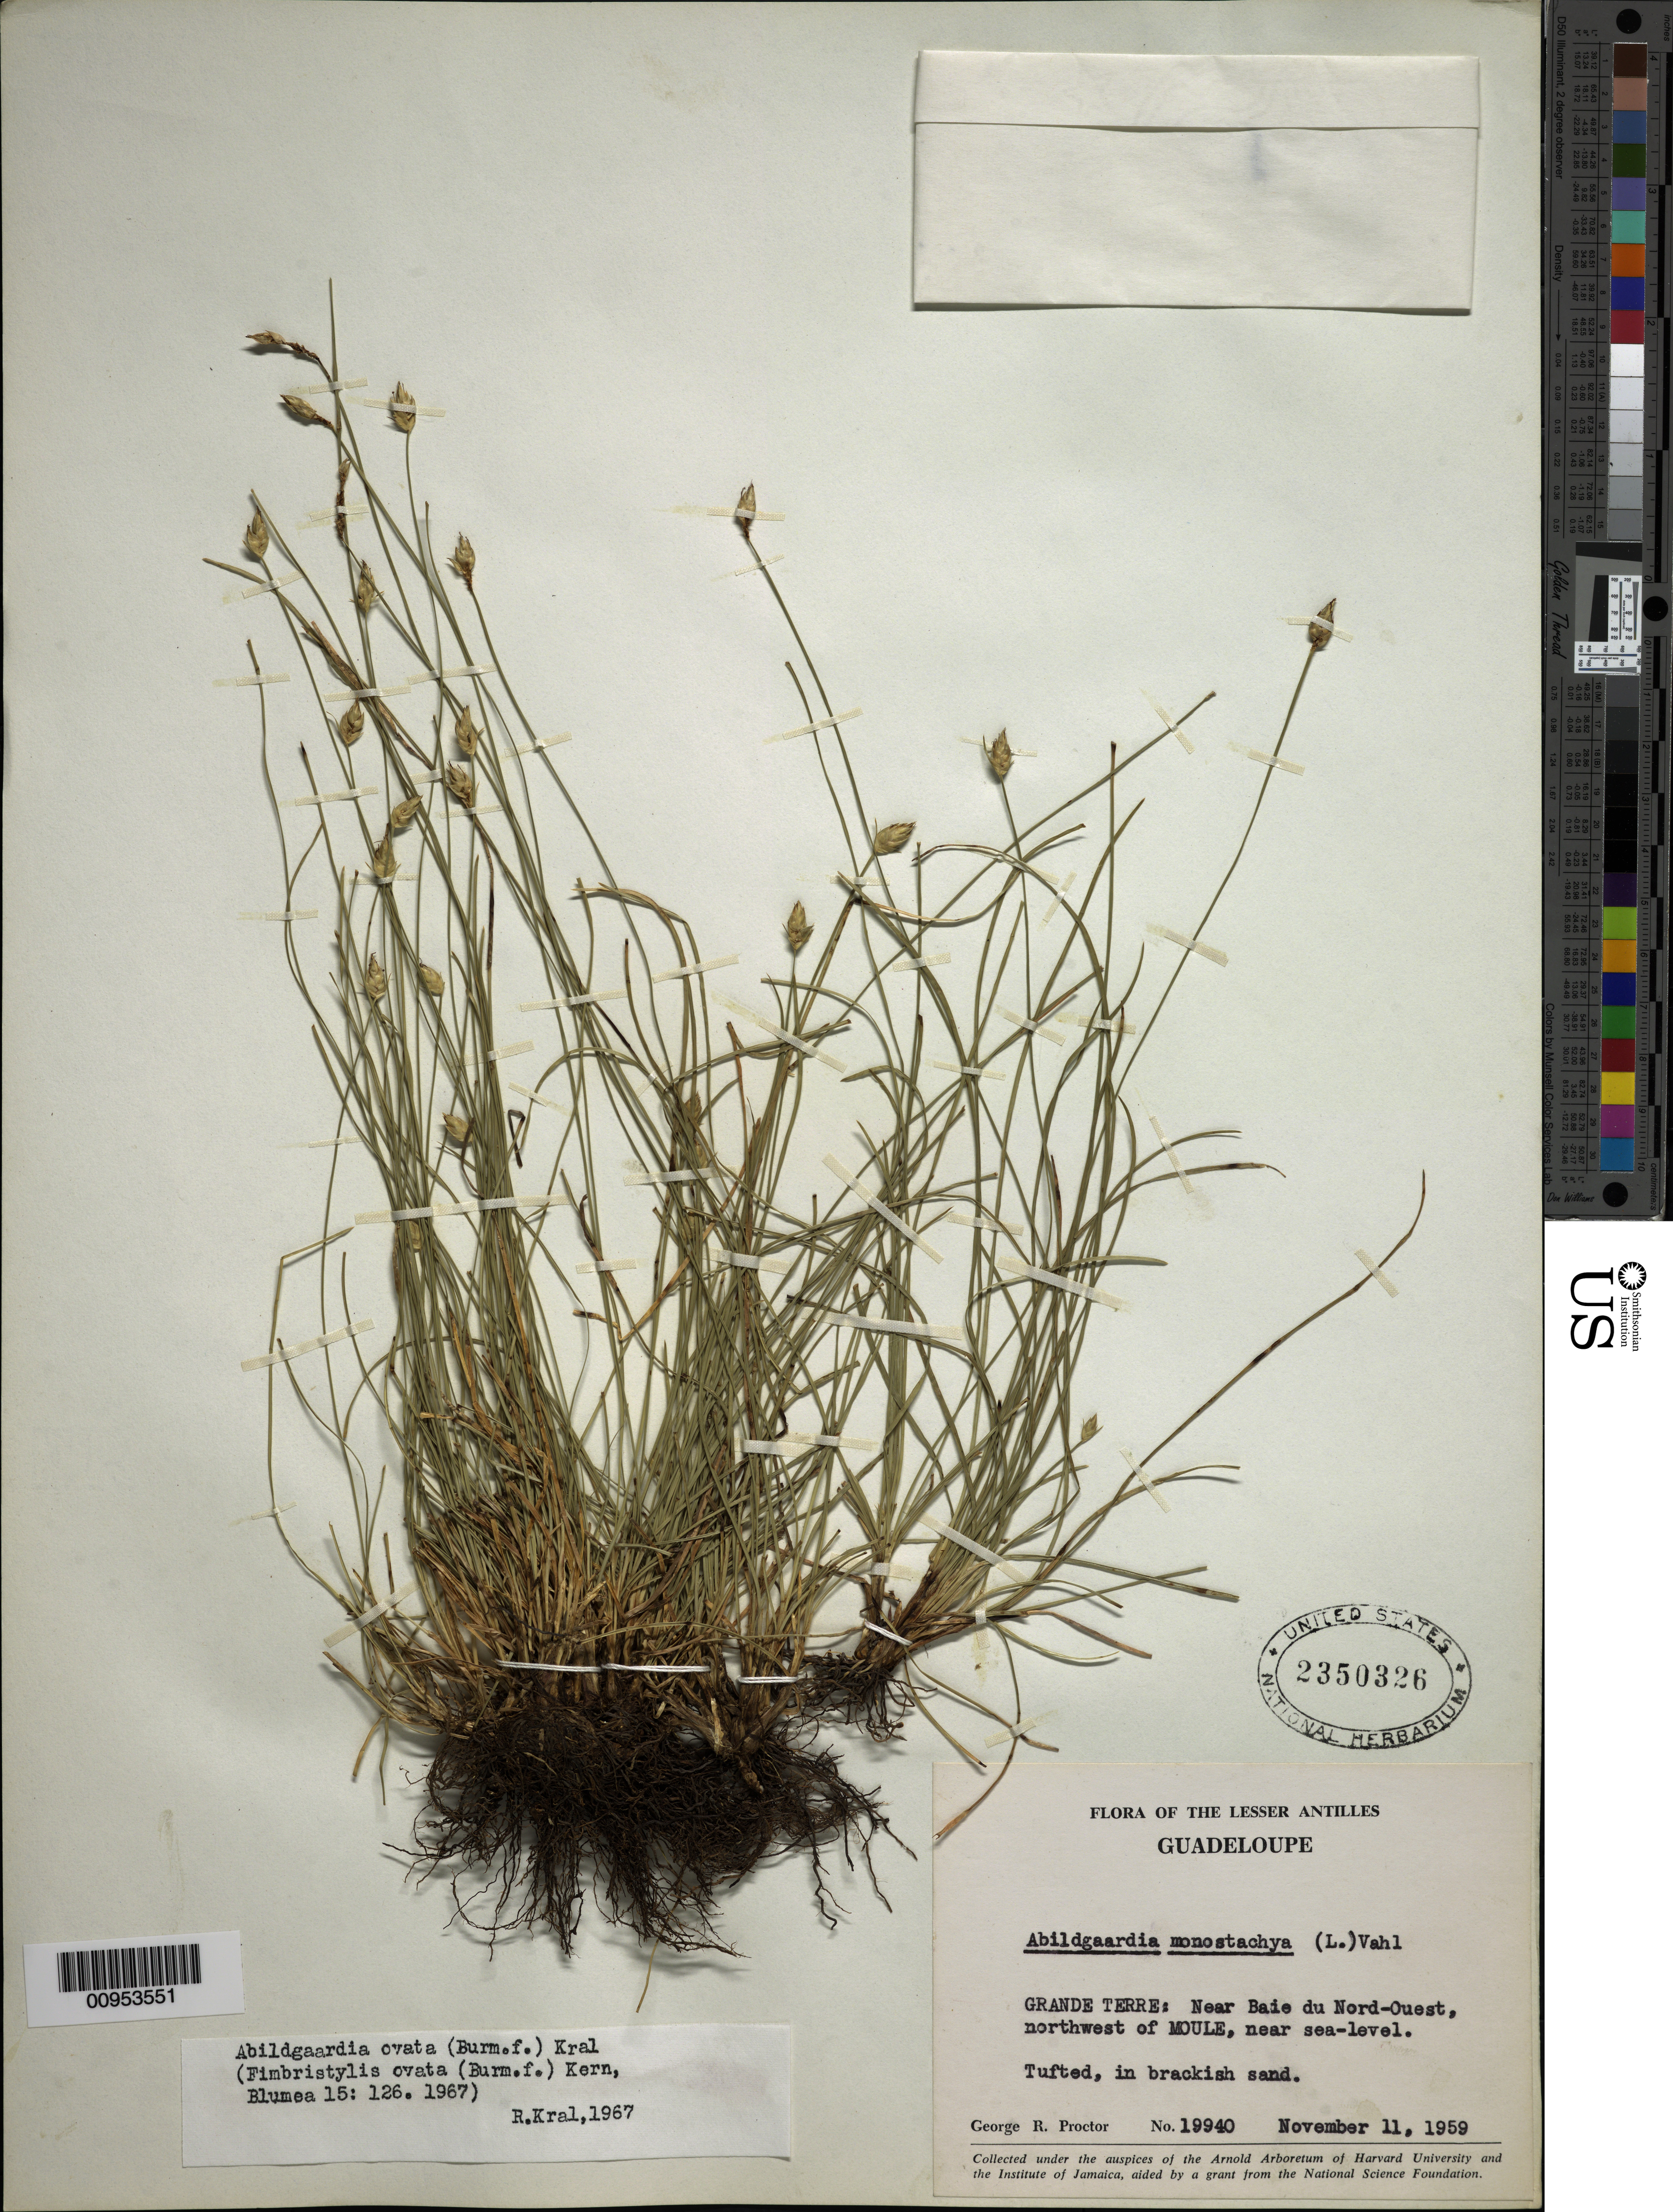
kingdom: Plantae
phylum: Tracheophyta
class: Liliopsida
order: Poales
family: Cyperaceae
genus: Abildgaardia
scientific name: Abildgaardia ovata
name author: (Burm. f.) Kral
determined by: Kral, Robert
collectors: G. R. Proctor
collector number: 19940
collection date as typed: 11 Nov 1959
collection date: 1959-11-11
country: Guadeloupe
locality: Grande Terre, near Baie du Nord-Ouest, NW of Moule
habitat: In brackish sand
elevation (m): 0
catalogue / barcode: US 2350326